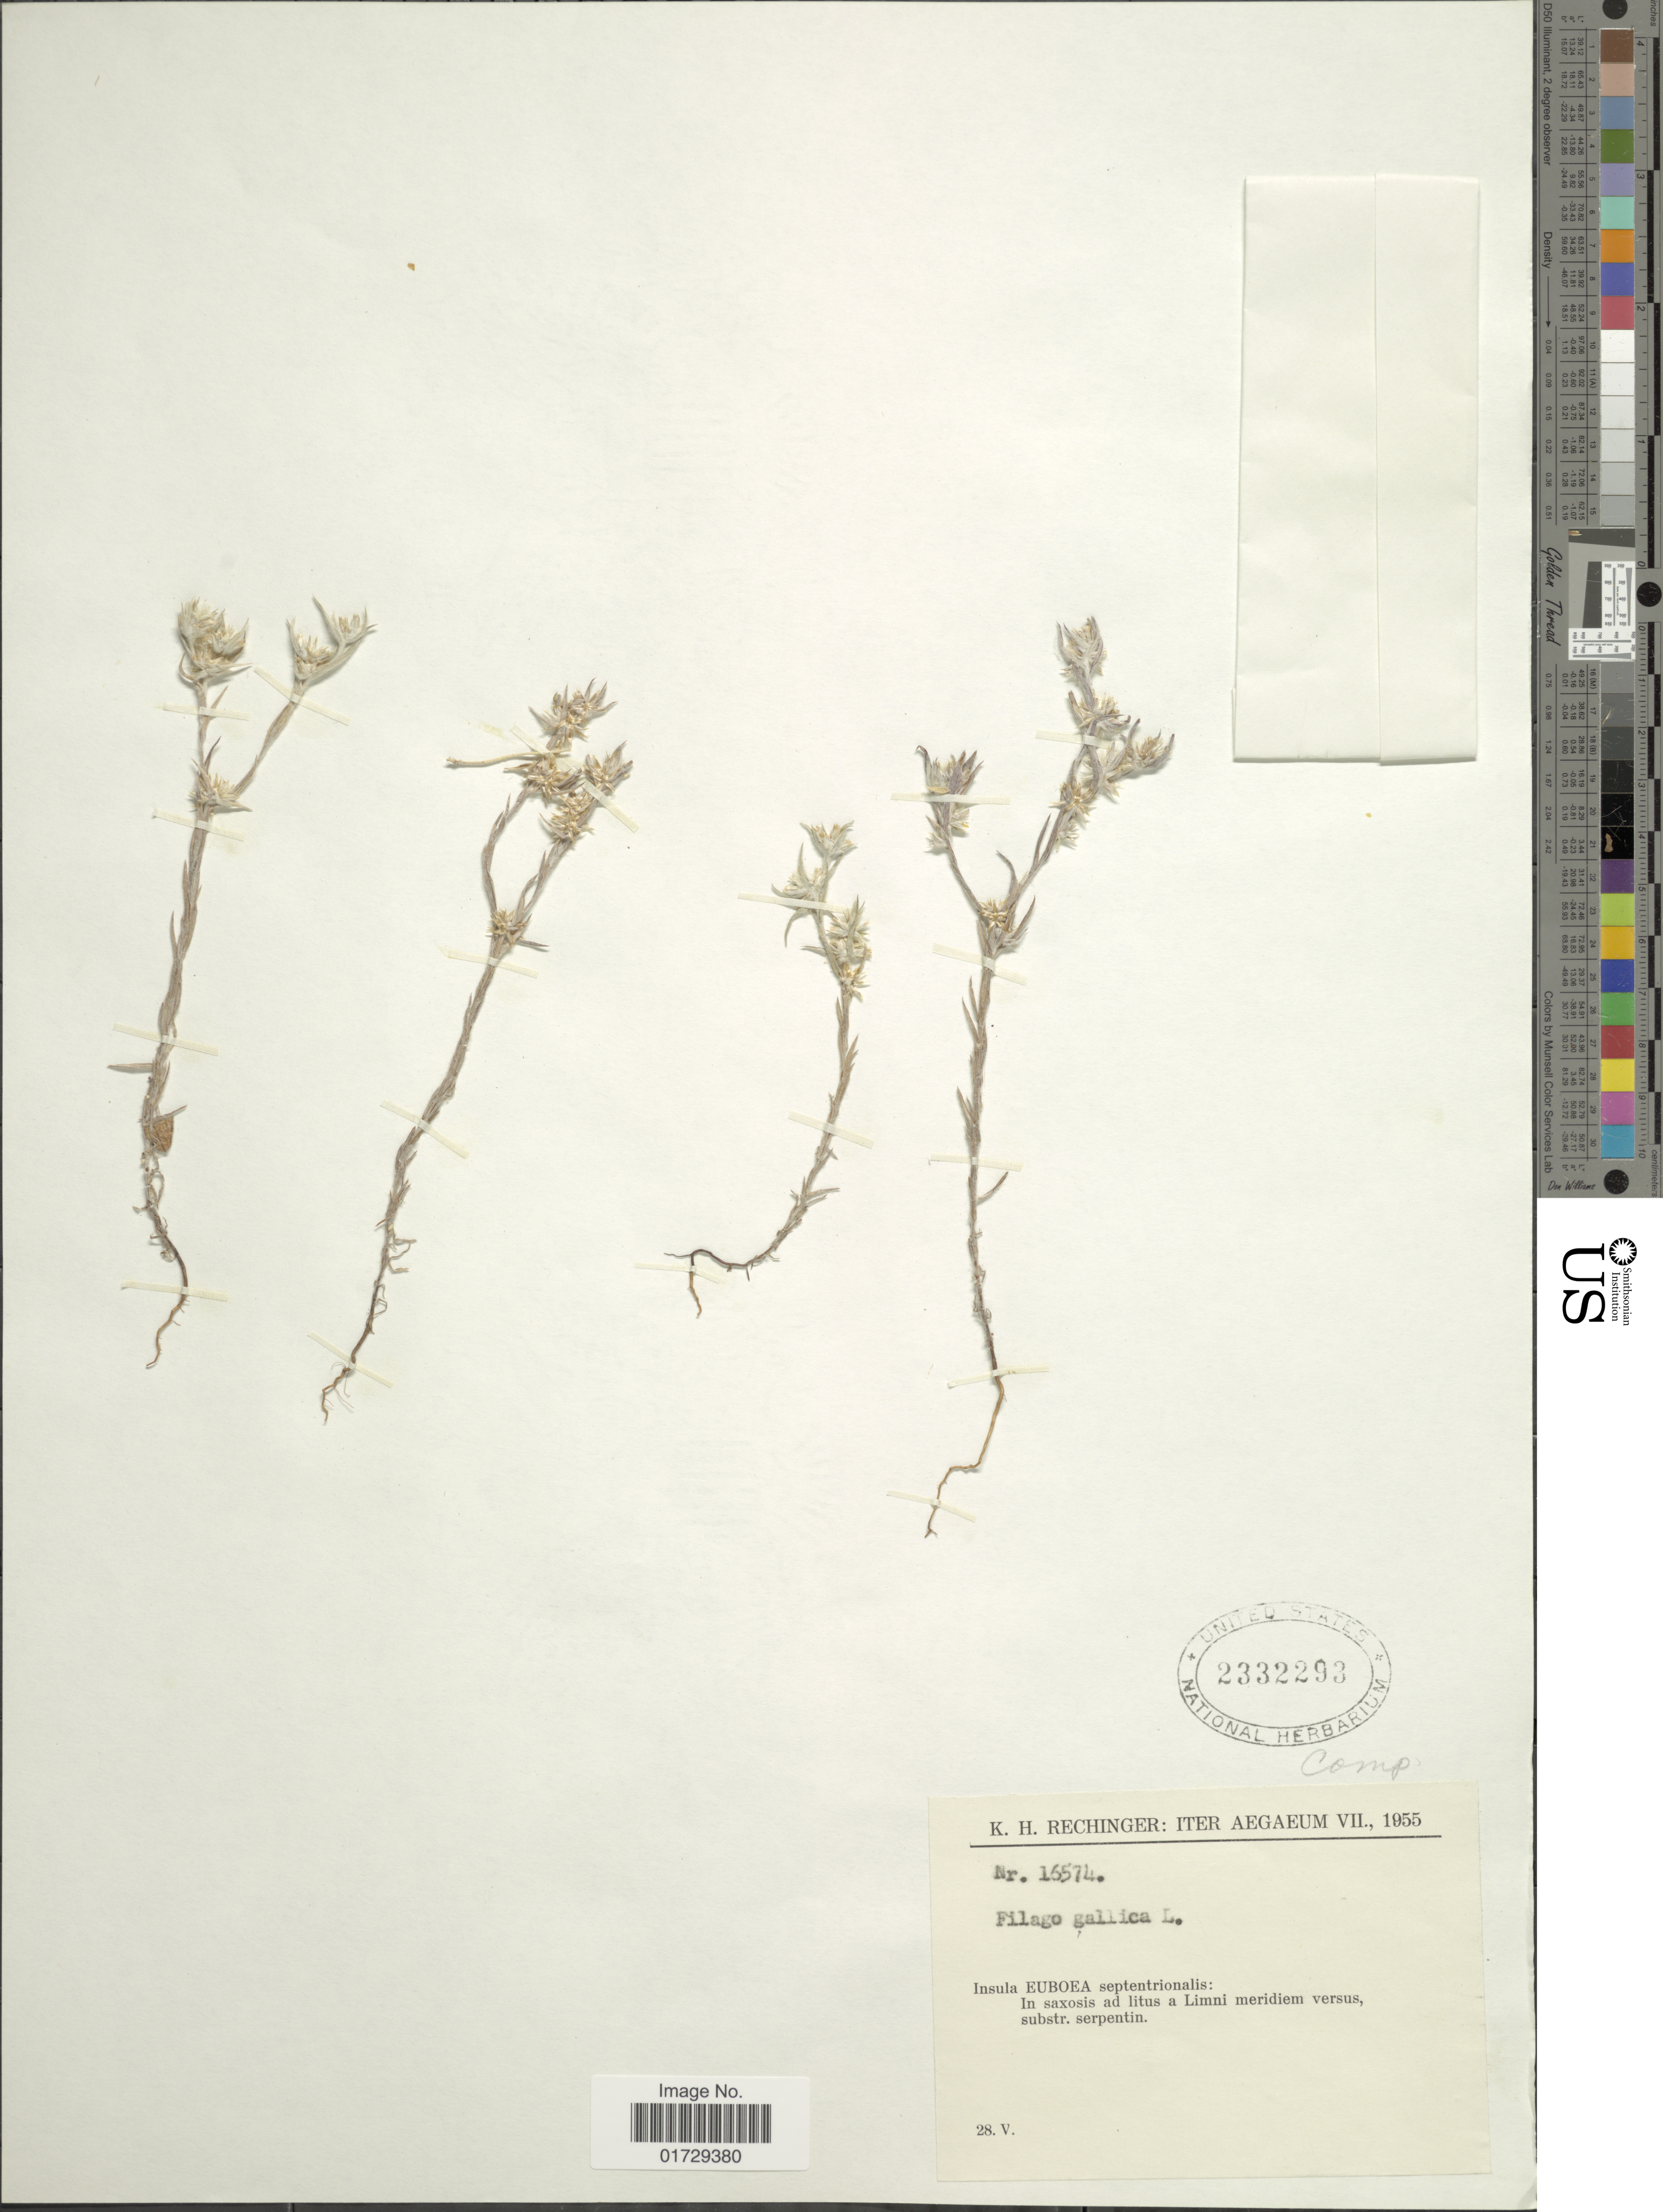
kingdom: Plantae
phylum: Tracheophyta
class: Magnoliopsida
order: Asterales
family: Asteraceae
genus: Filago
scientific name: Filago gallica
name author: L.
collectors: K. H. Rechinger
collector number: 16574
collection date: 1955-05-28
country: Greece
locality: Insula Euboea spetentrionalis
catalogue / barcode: US 2332293